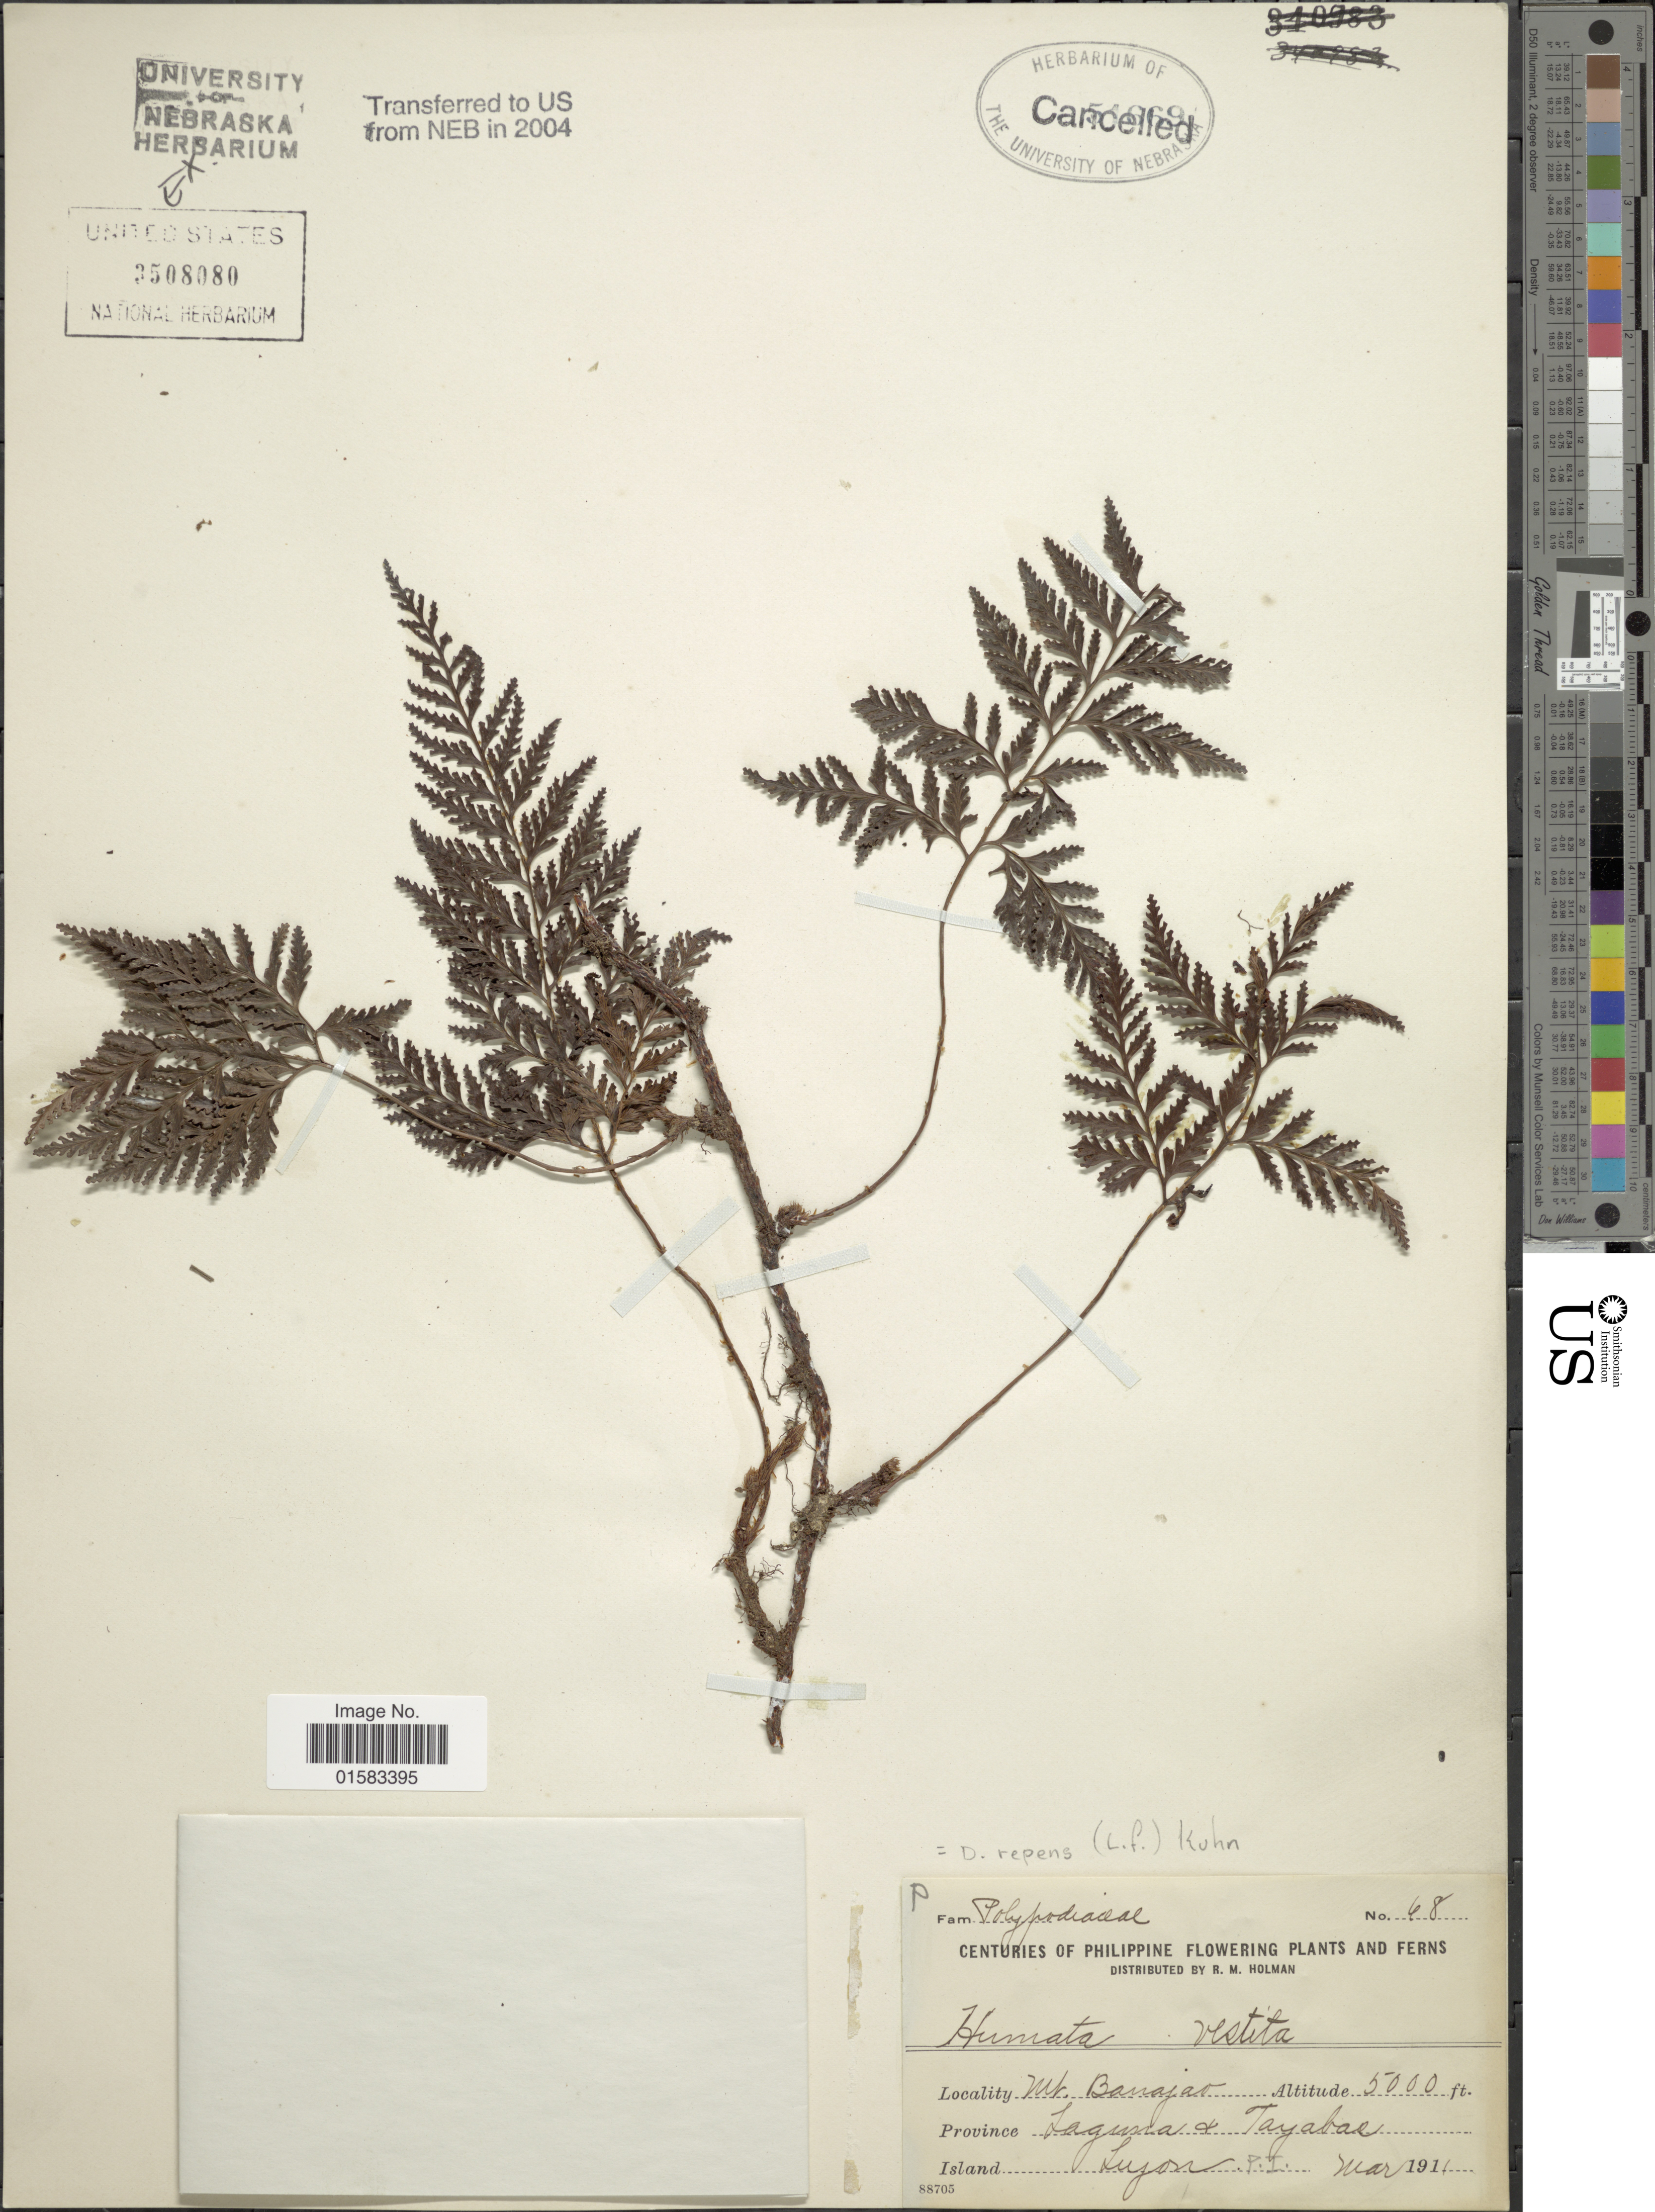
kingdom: Plantae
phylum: Tracheophyta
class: Polypodiopsida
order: Polypodiales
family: Davalliaceae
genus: Davallia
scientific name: Davallia repens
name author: (L. f.) Kuhn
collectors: R. Holman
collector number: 68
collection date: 1911-03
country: Philippines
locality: Mount Banahaw, Laguna + Tayabas, Luzon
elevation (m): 1524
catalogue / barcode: US 3508080